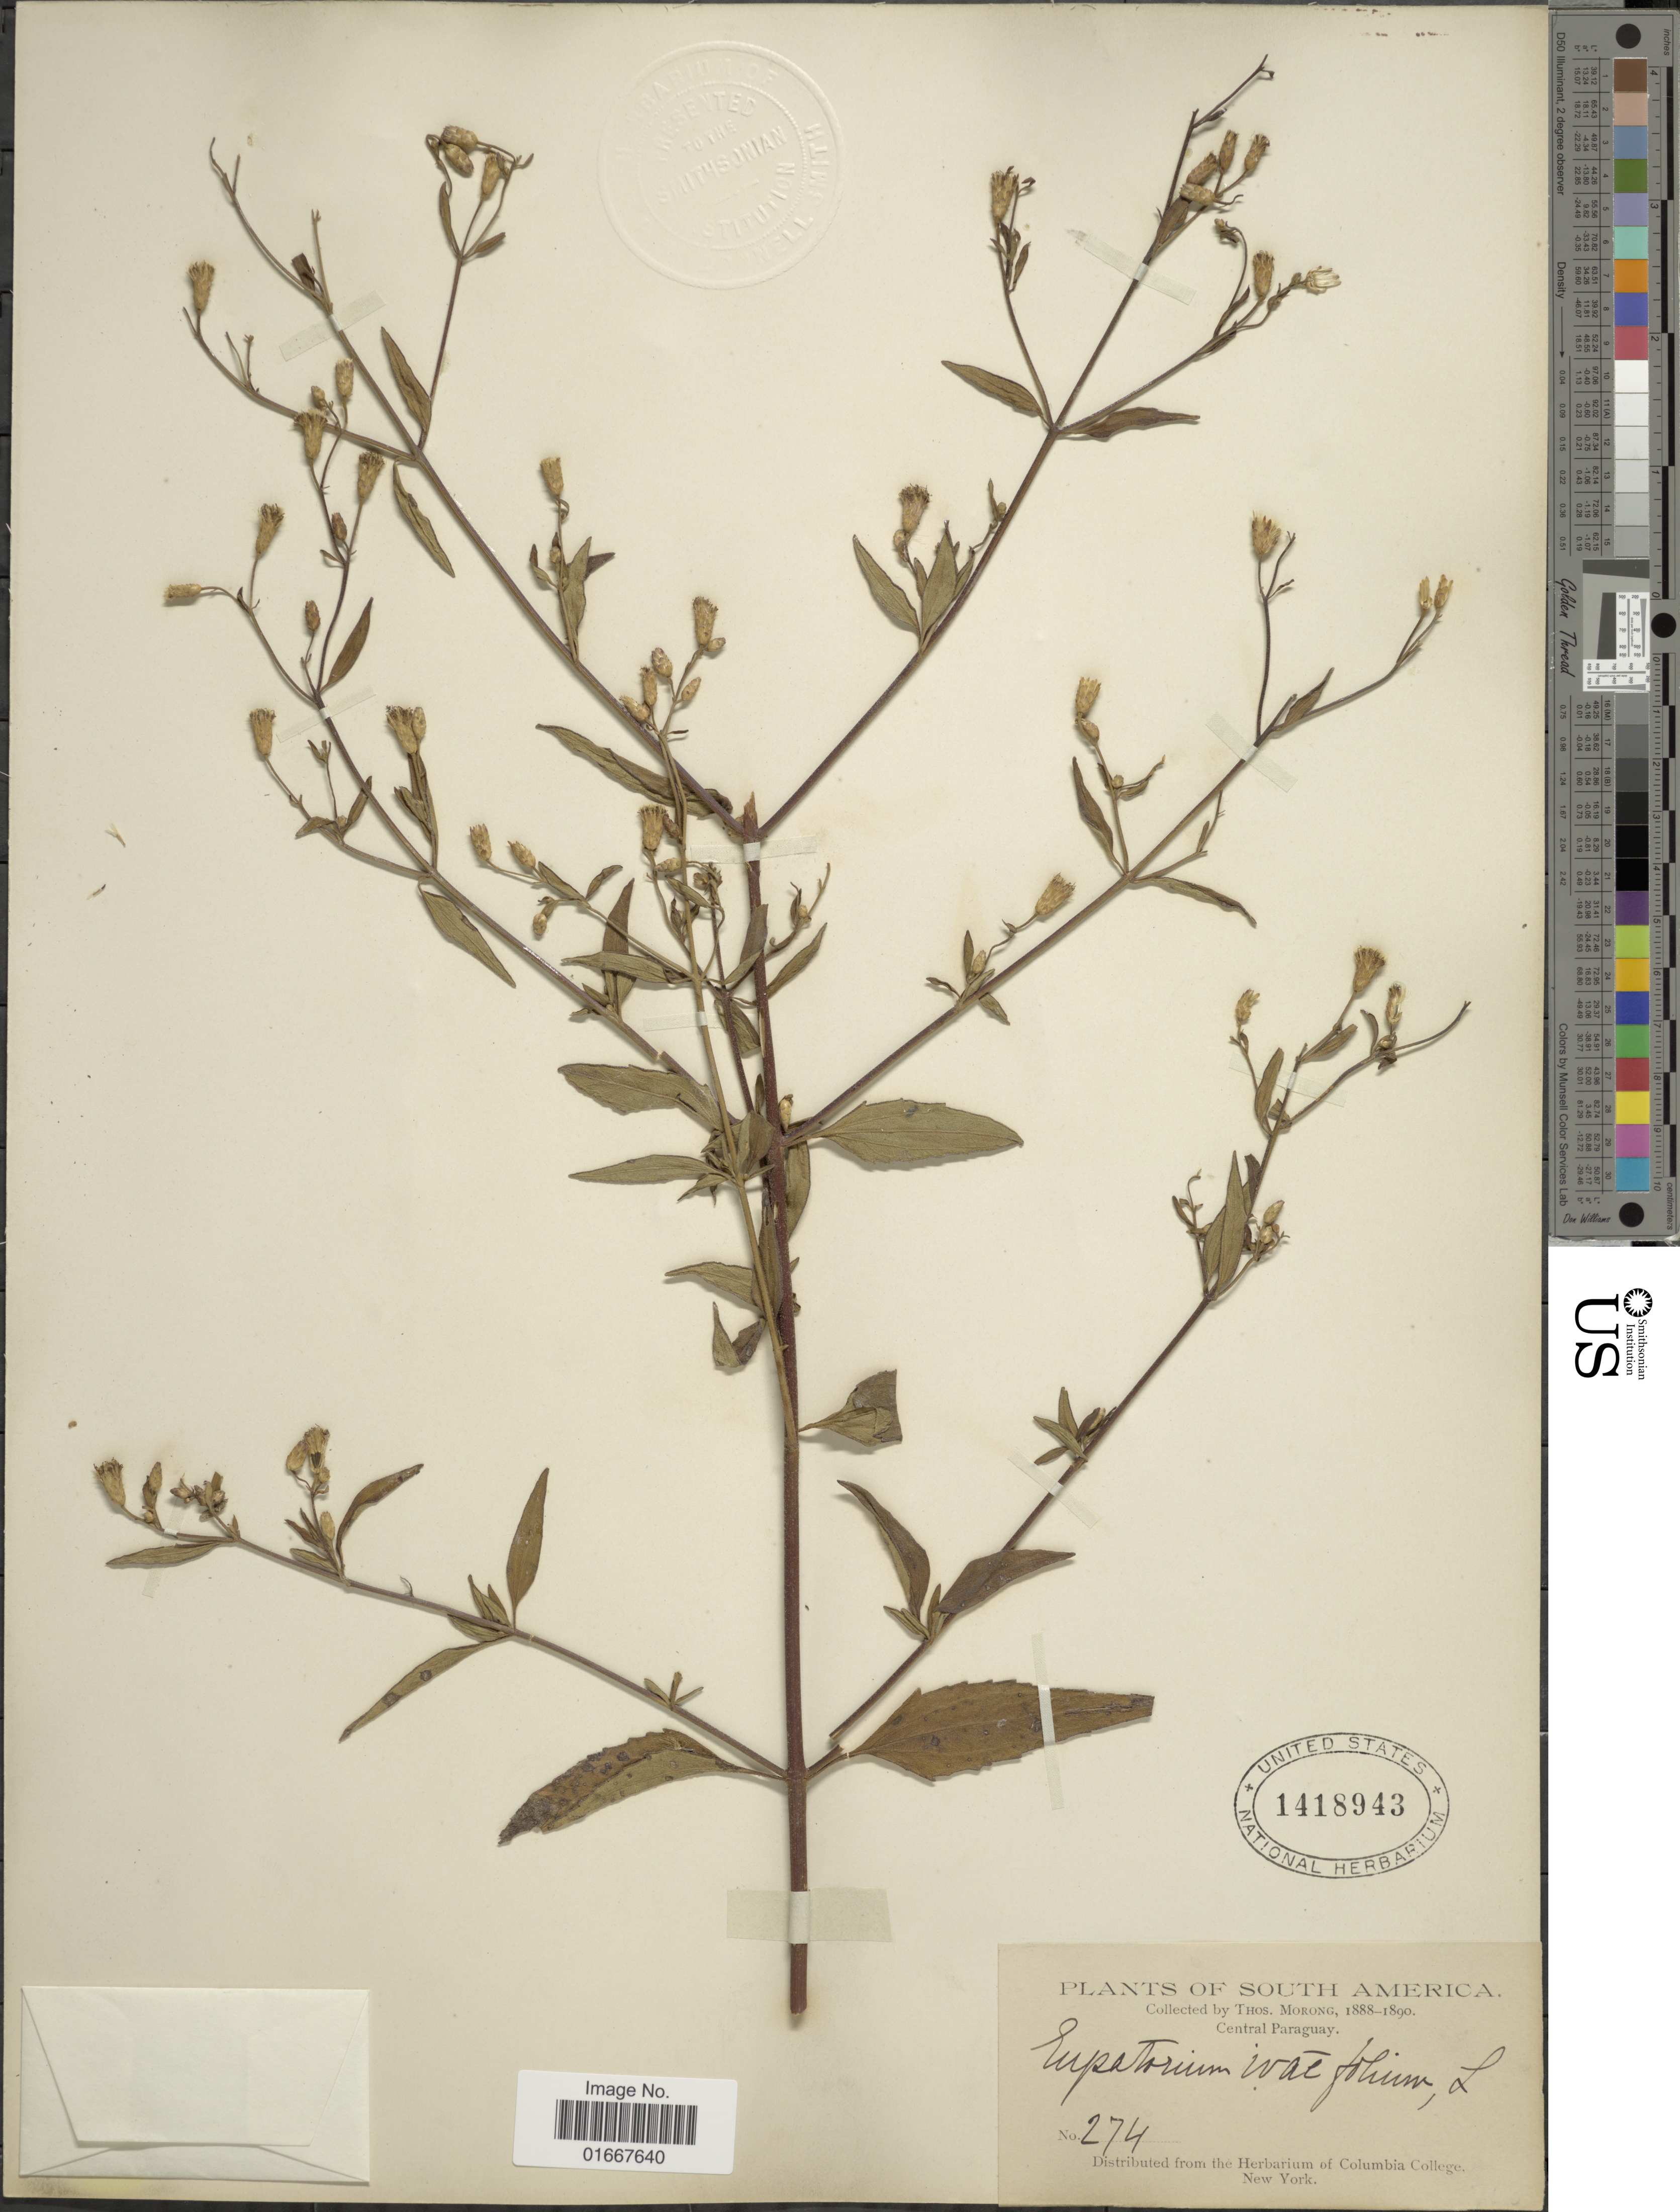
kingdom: Plantae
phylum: Tracheophyta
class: Magnoliopsida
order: Asterales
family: Asteraceae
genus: Chromolaena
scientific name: Chromolaena ivaefolia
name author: (L.) R.M. King & H. Rob.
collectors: ex herb. T. Morong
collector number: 274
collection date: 1888/1890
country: Paraguay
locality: Central Paraguay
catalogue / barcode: US 1418943